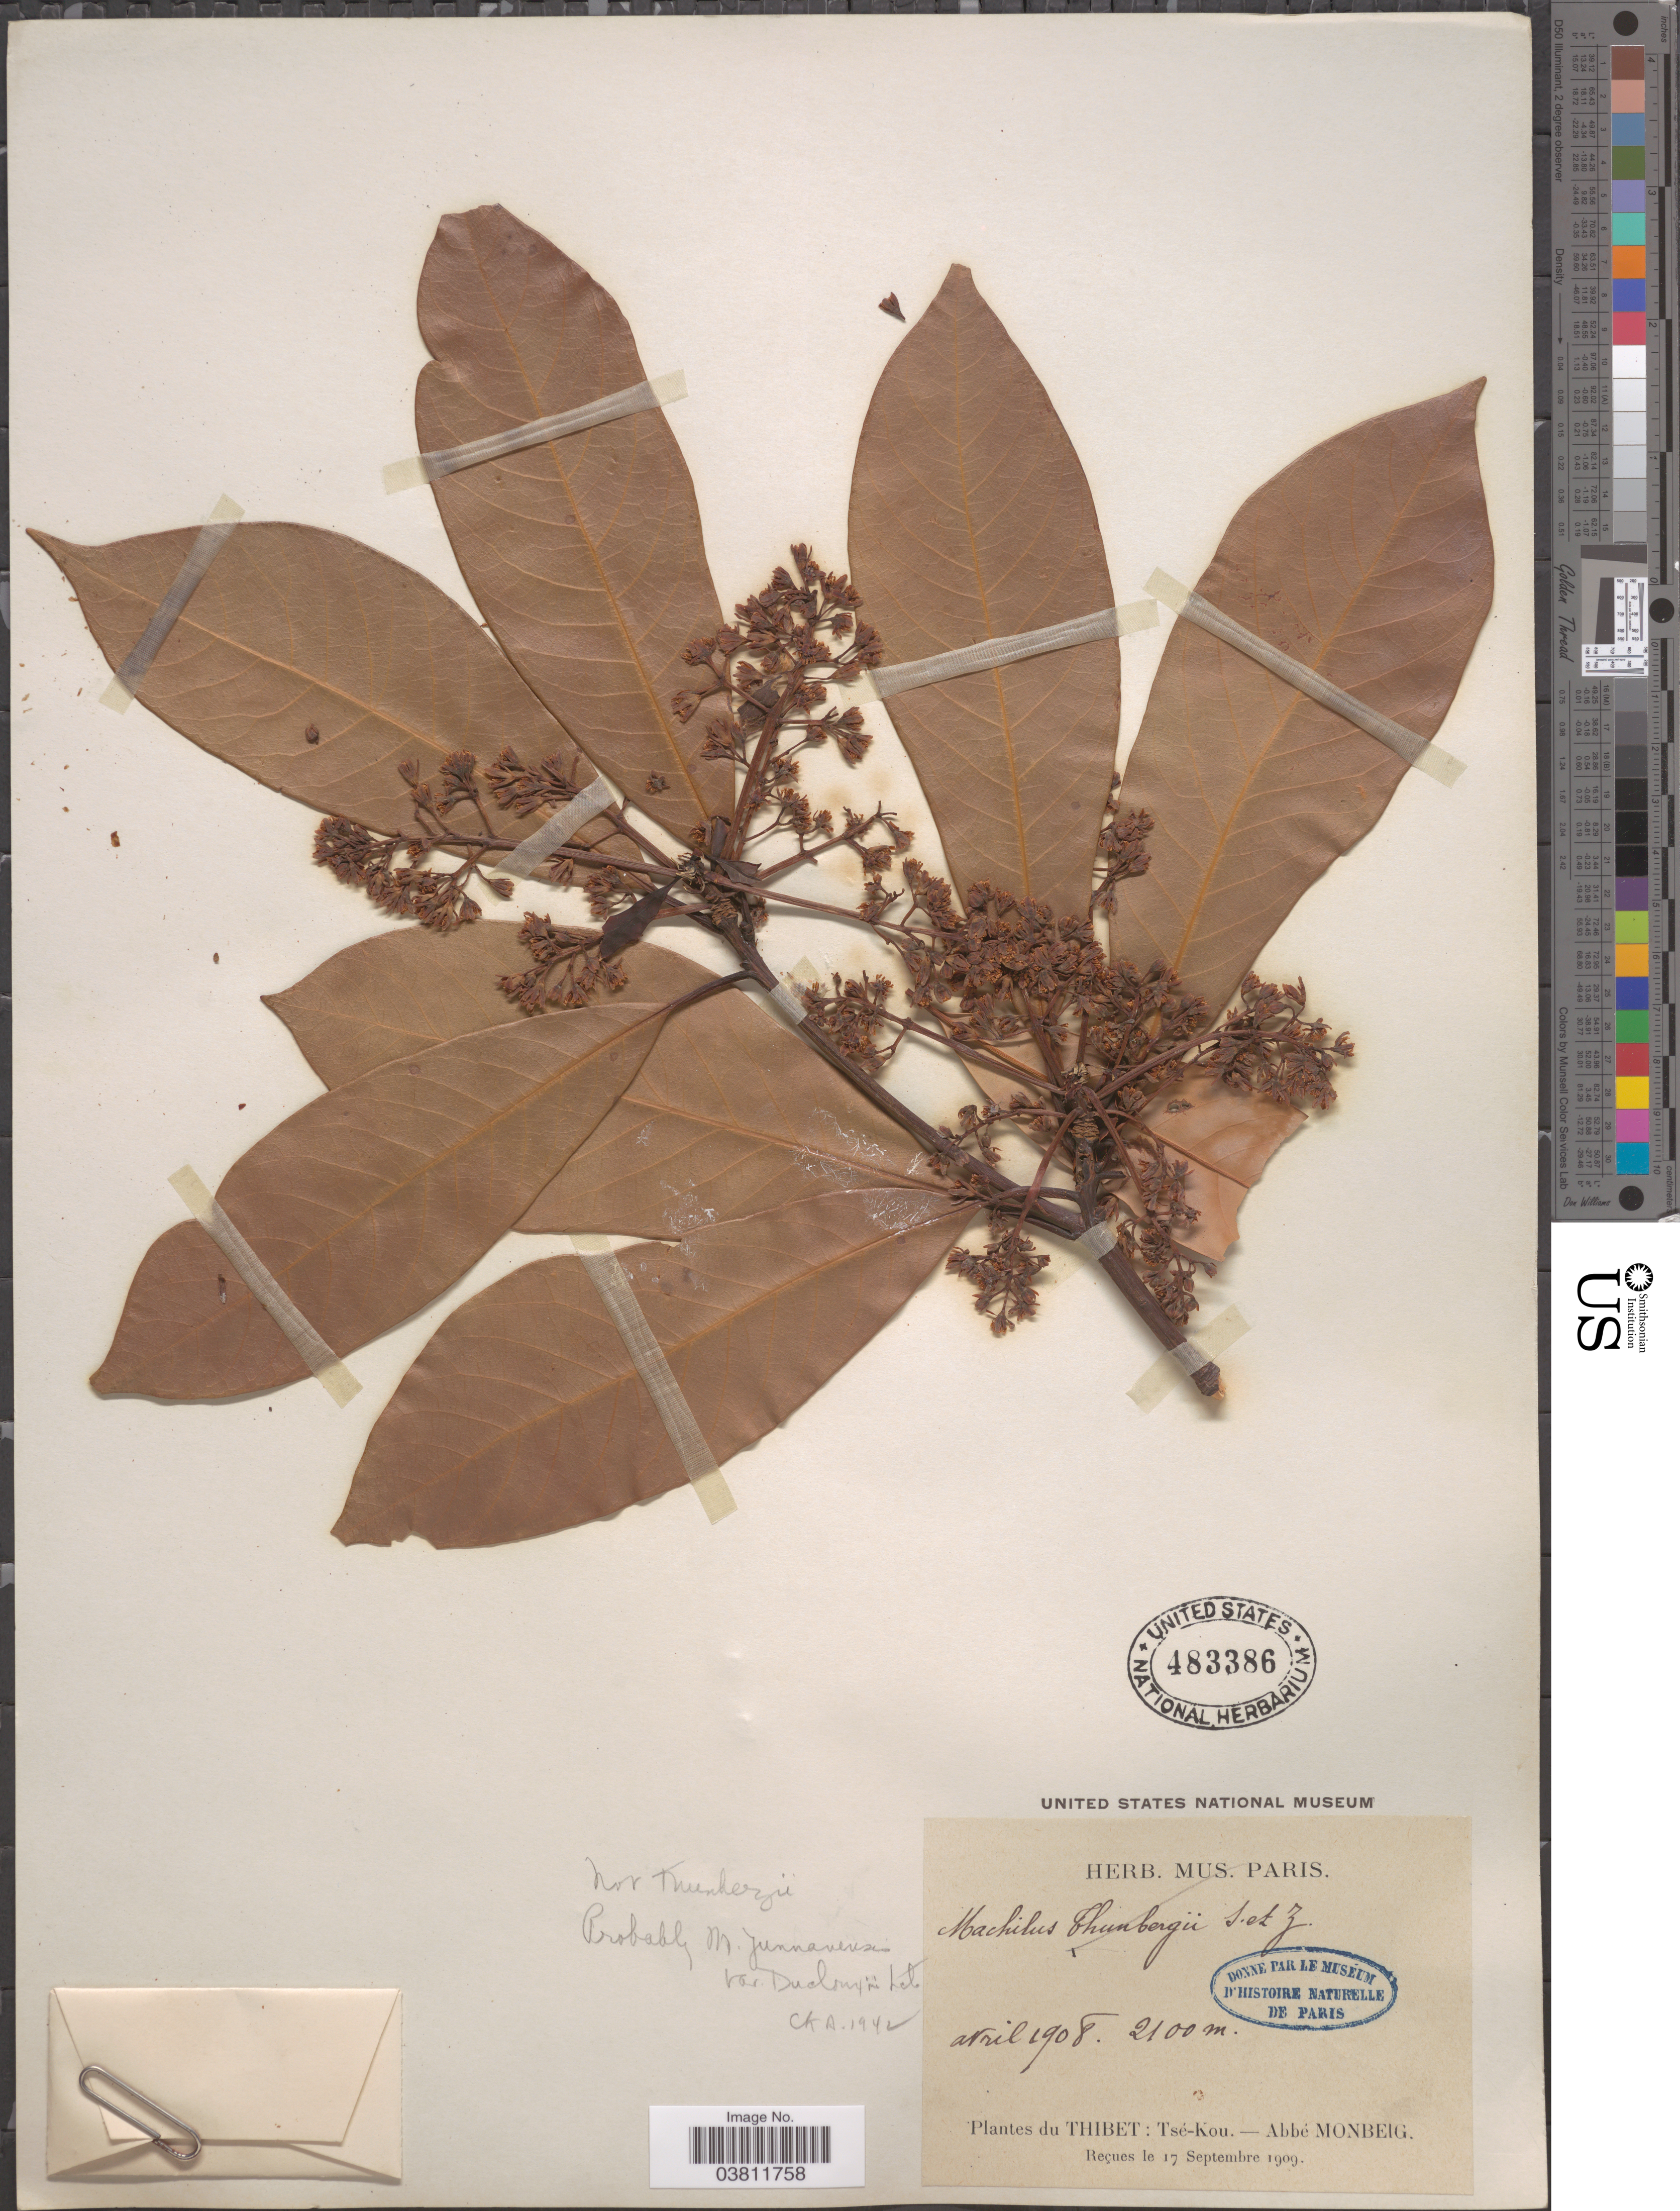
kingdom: Plantae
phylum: Tracheophyta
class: Magnoliopsida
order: Laurales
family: Lauraceae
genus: Machilus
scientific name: Machilus yunnanensis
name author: Lecomte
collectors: A. Monbeig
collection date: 1908-04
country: China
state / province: Xizang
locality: Thibet: Tsé-Kou.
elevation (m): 2100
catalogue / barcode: US 483386